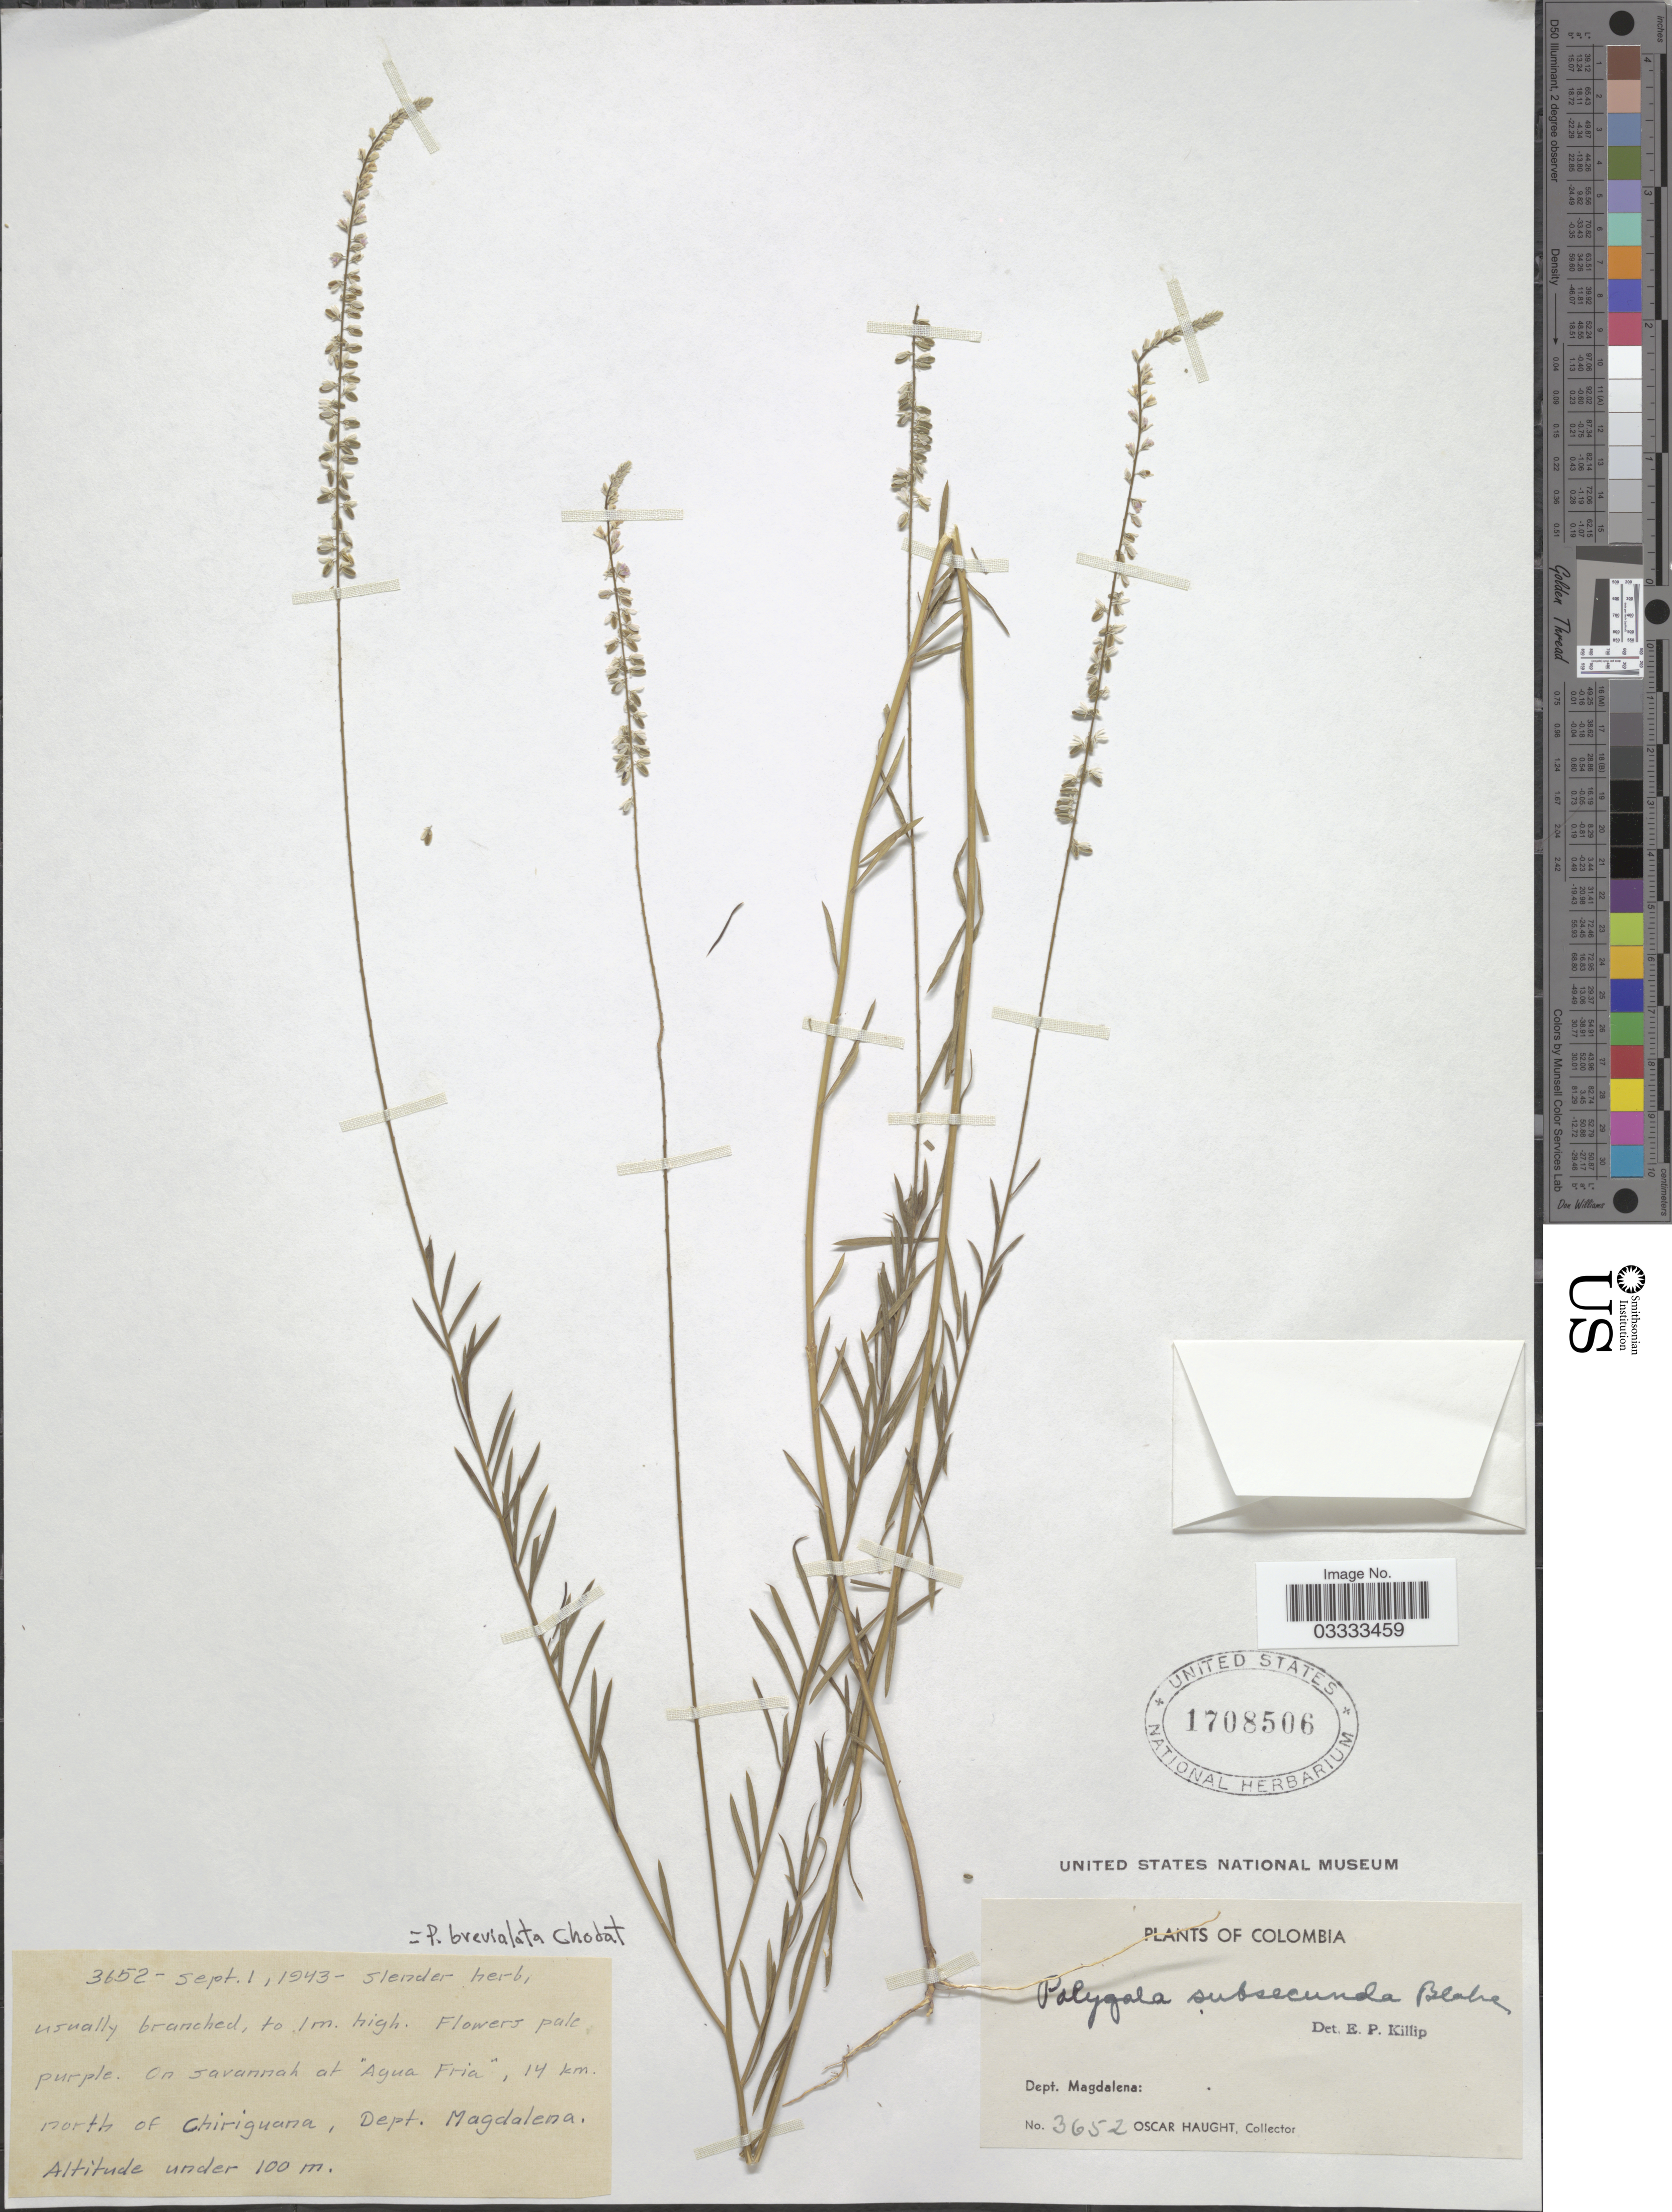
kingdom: Plantae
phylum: Tracheophyta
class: Magnoliopsida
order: Fabales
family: Polygalaceae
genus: Polygala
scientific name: Polygala brevialata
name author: Chodat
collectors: O. Haught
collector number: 3652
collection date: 1943-09-01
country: Colombia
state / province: Magdalena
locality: On savannah at "Agua Fria", 14 km. north of Chiriguana, Dept. Magdalena.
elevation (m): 100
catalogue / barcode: US 1708506